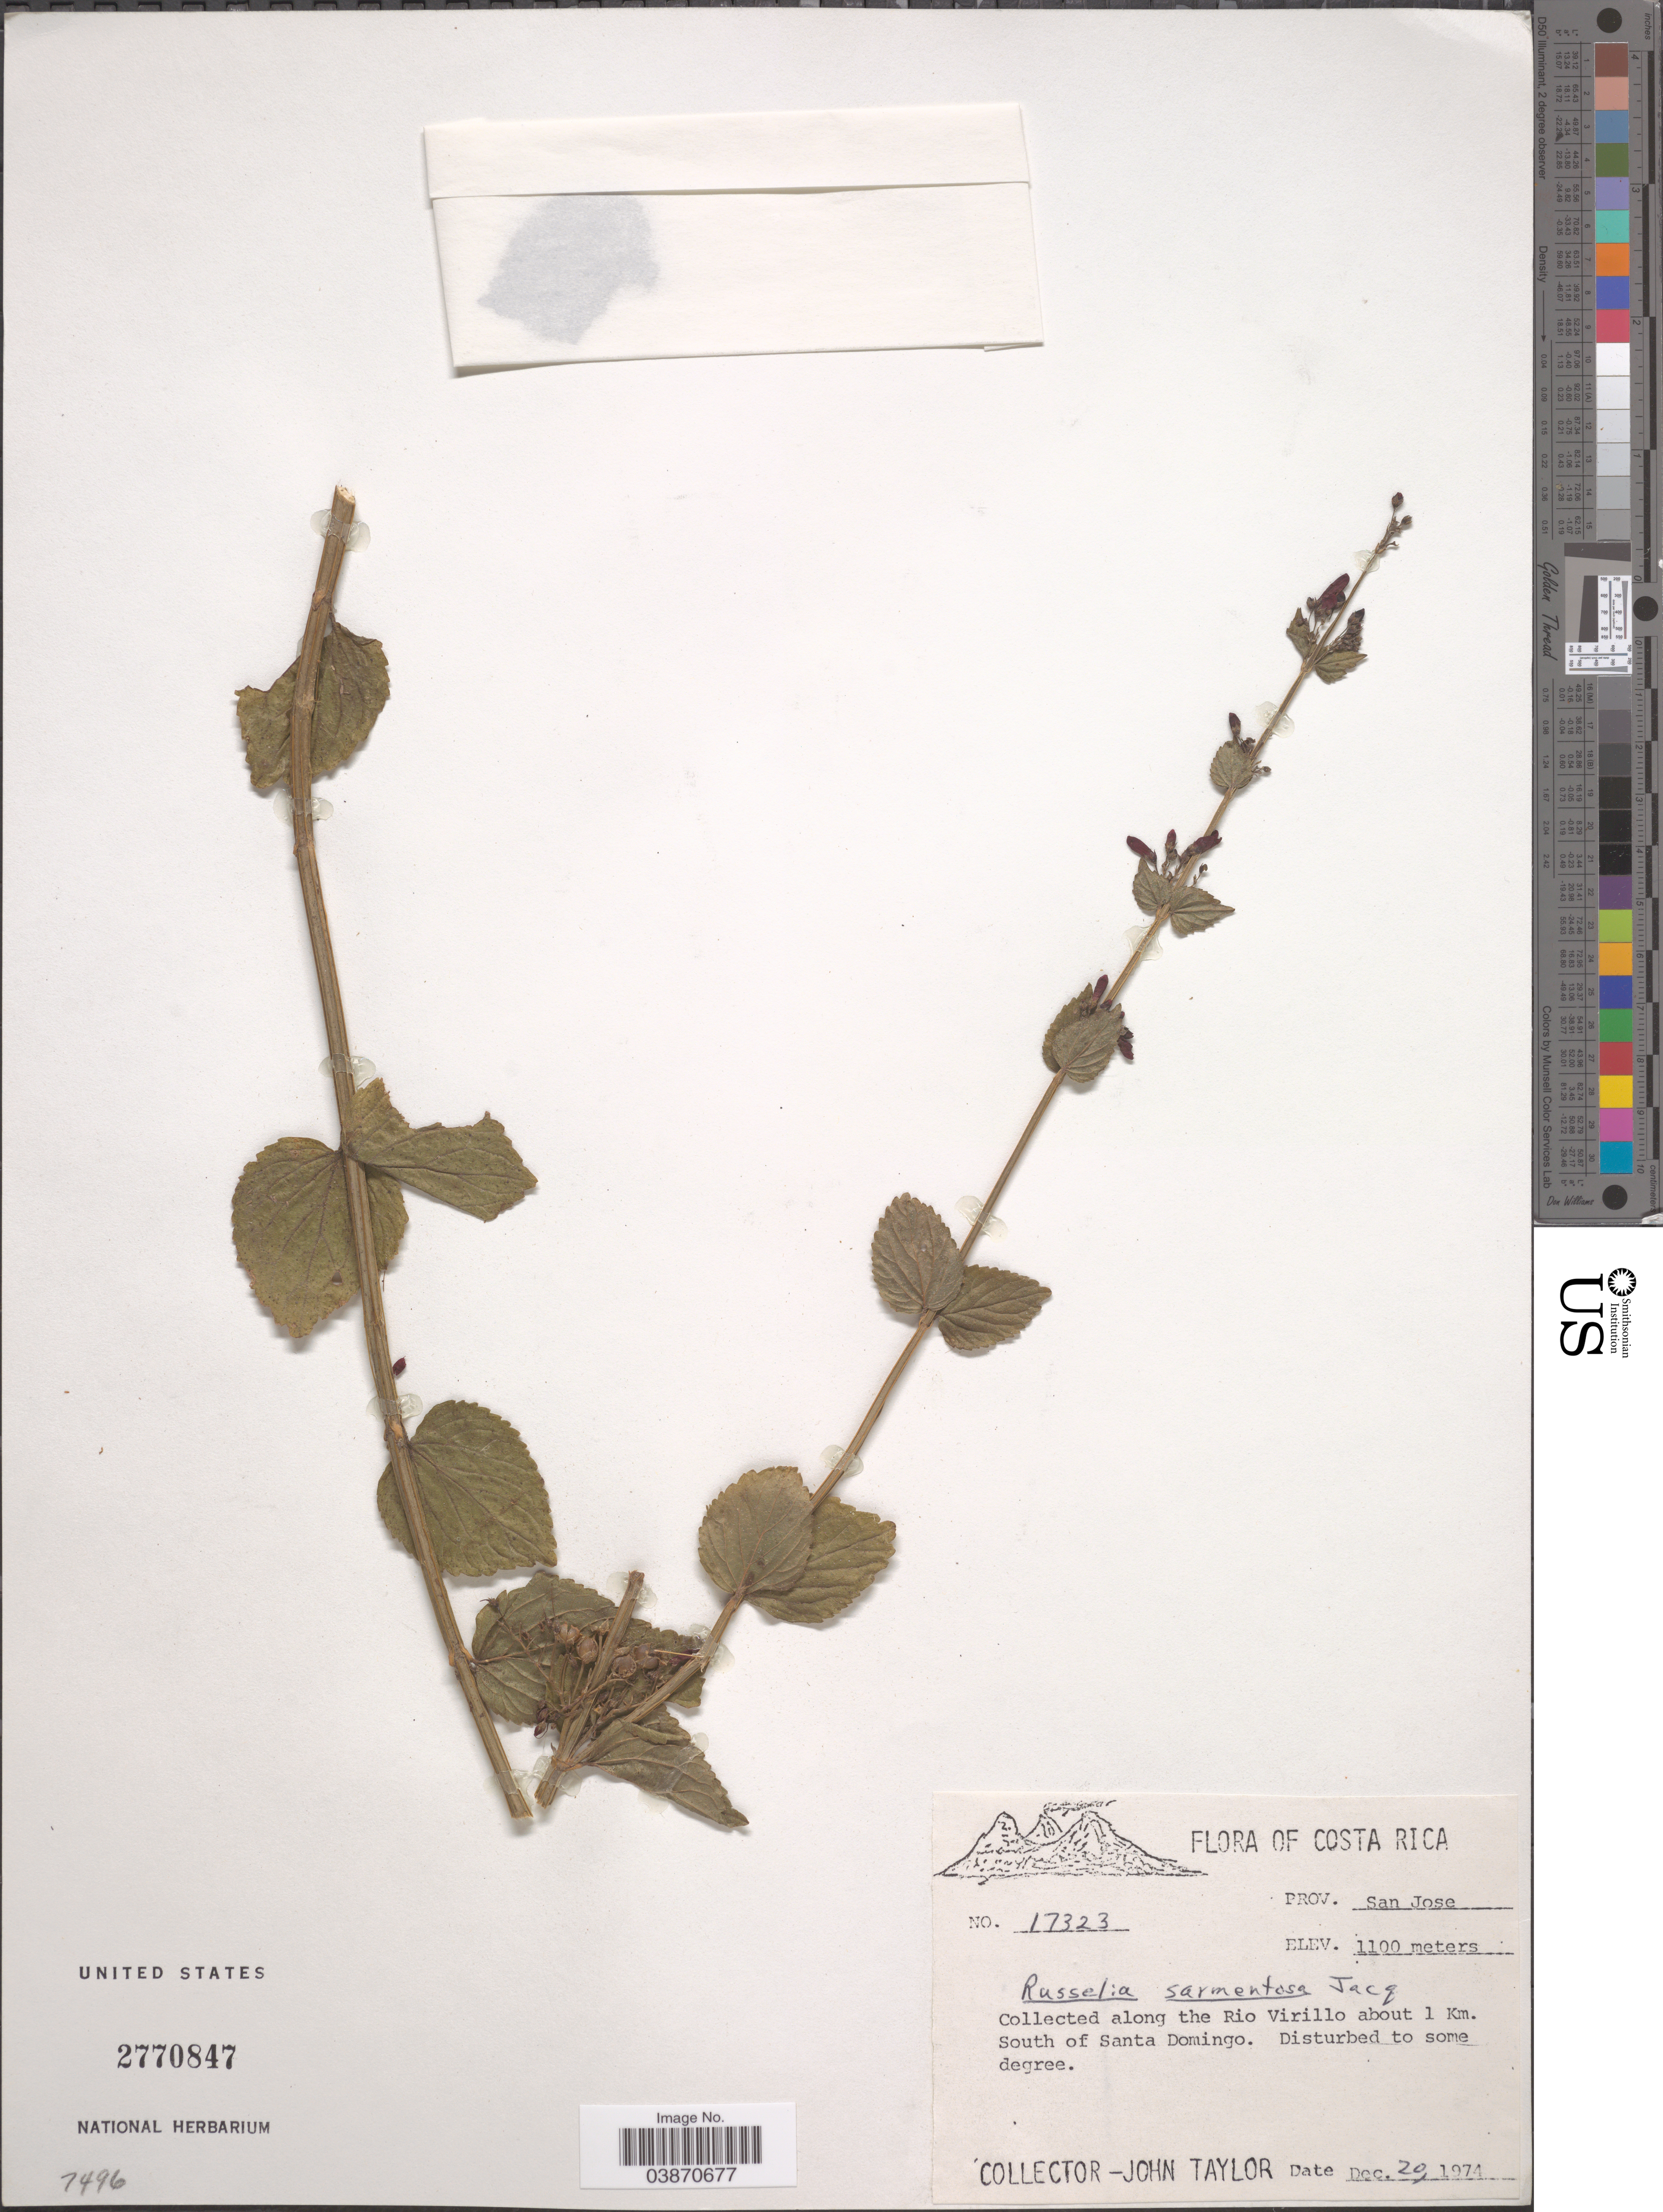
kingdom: Plantae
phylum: Tracheophyta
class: Magnoliopsida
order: Lamiales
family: Plantaginaceae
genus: Russelia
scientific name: Russelia sarmentosa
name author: Jacq.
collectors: J. Taylor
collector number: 17323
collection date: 1974-12-29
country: Costa Rica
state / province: San José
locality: Along the Rio Virillo about 1 Km. South of Santa Domingo.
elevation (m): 1100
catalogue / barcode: US 2770847